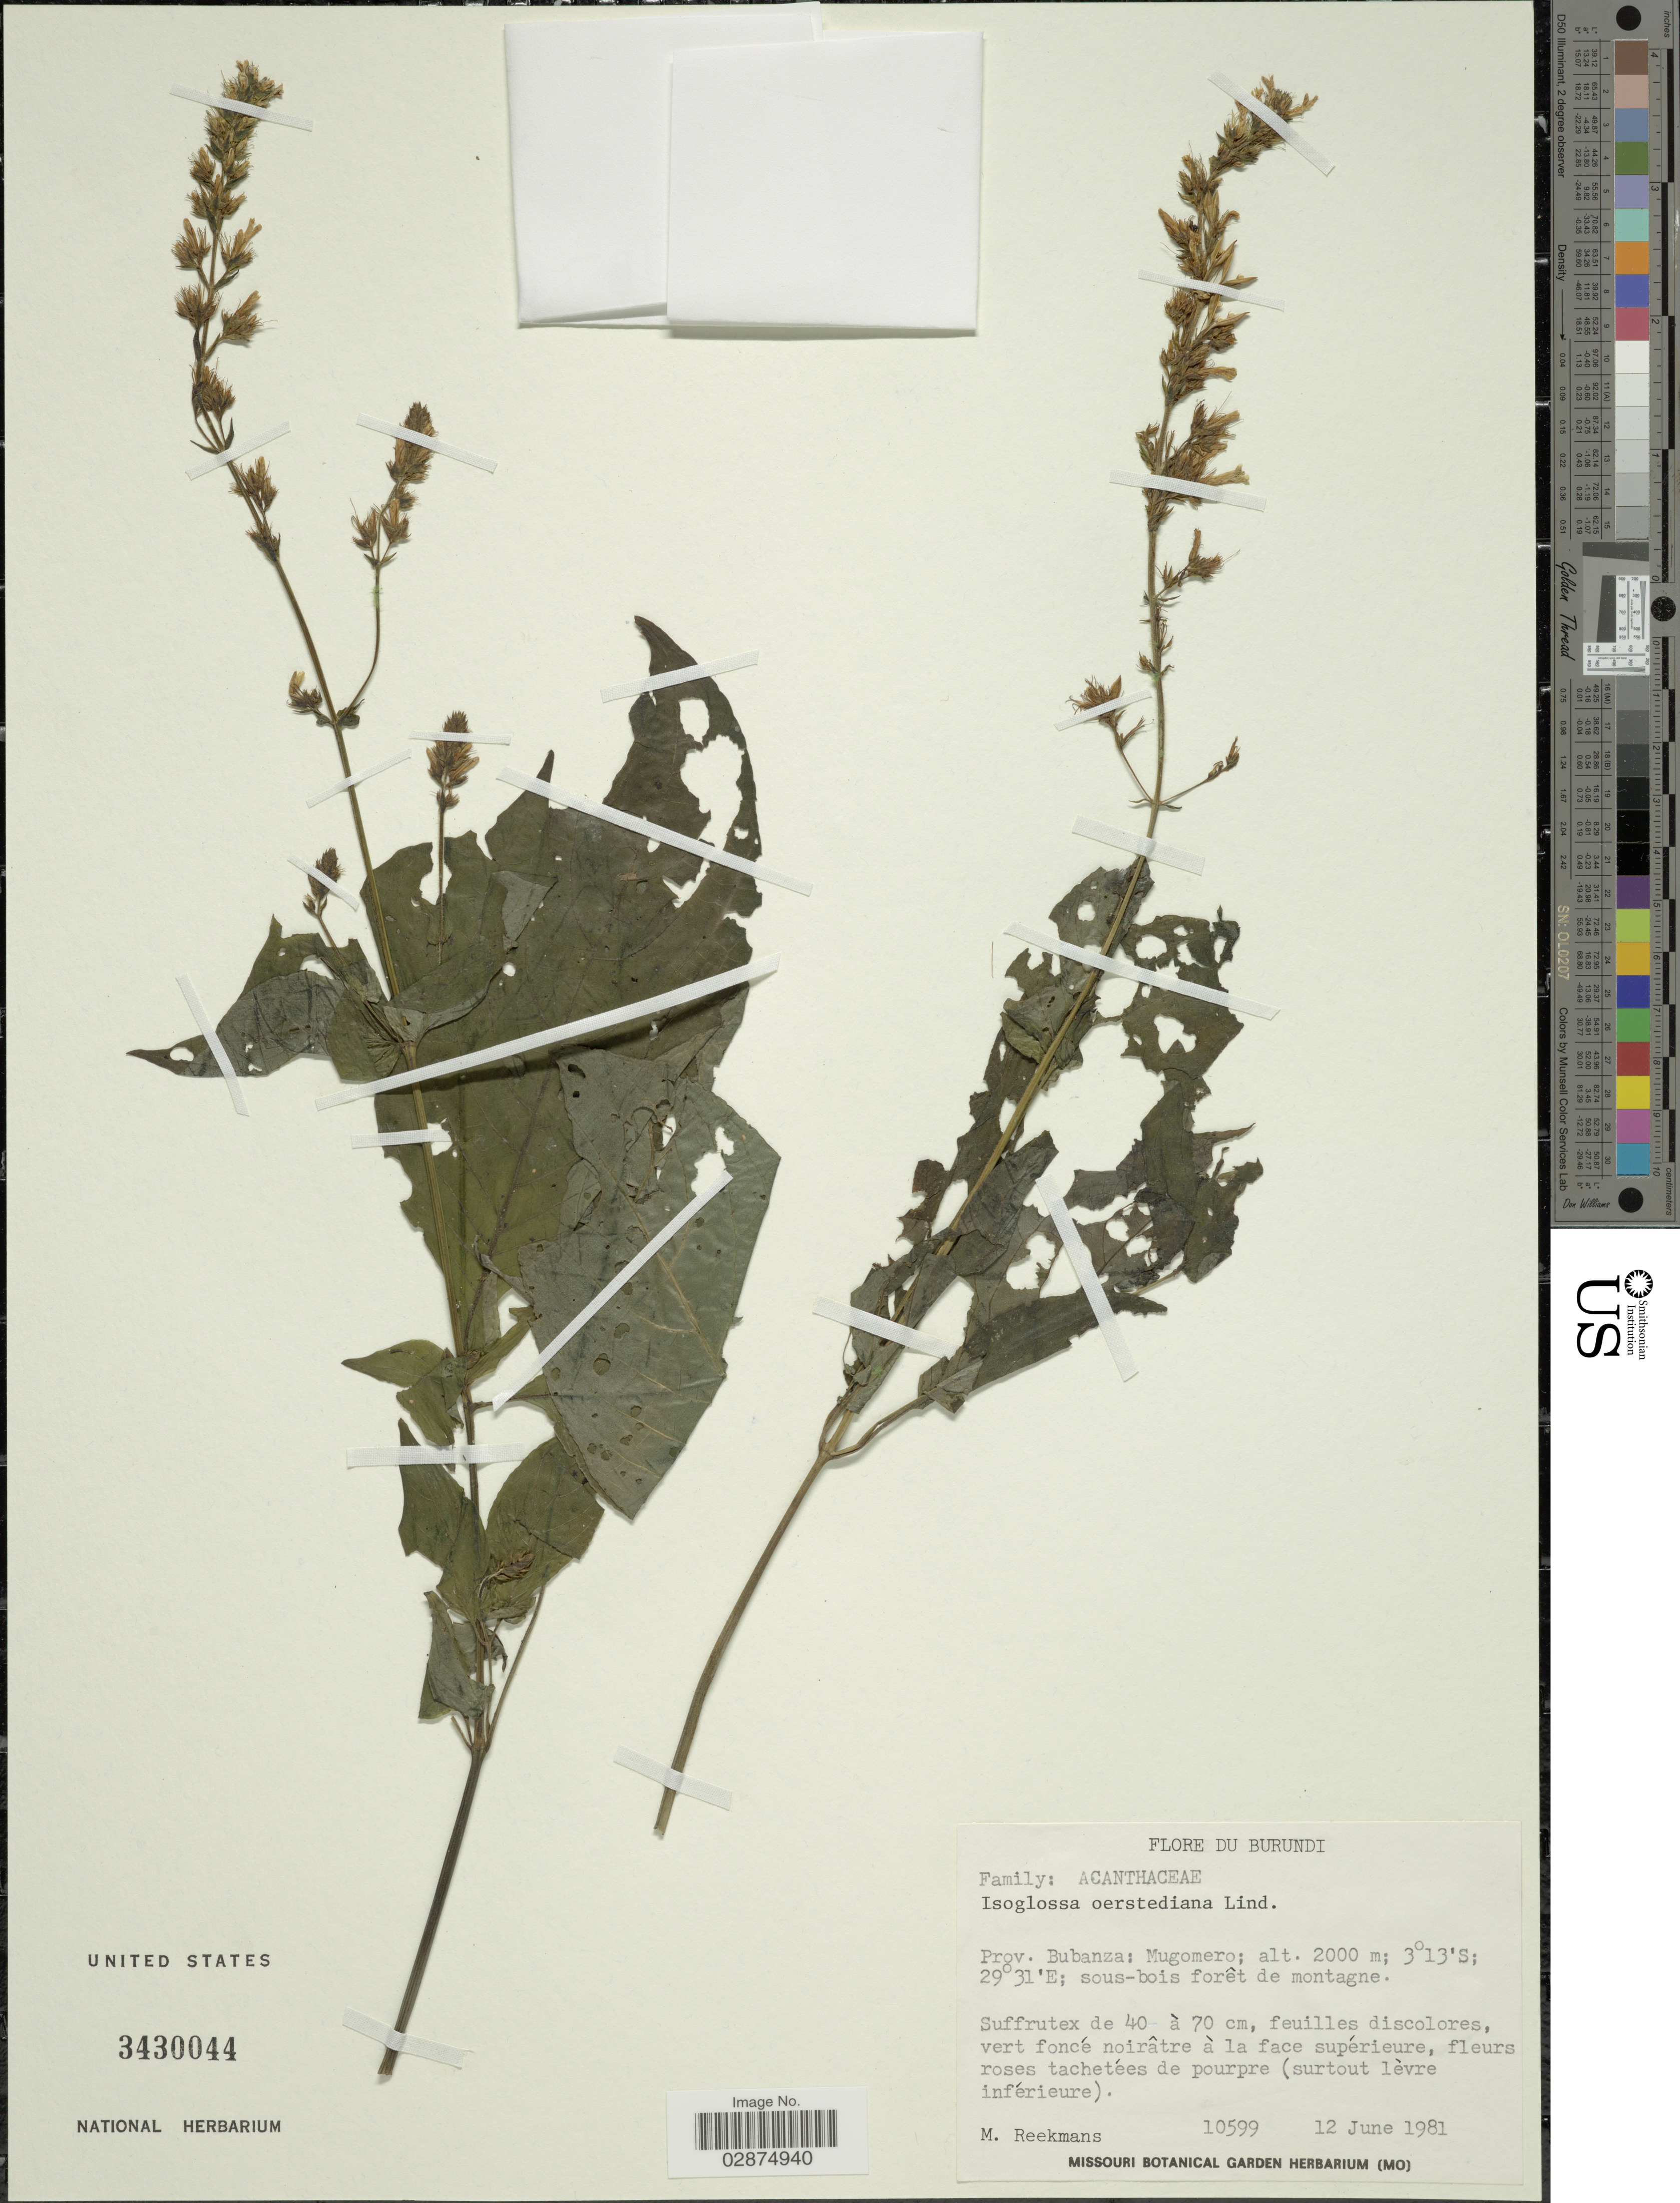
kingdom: Plantae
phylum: Tracheophyta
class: Magnoliopsida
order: Lamiales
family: Acanthaceae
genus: Isoglossa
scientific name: Isoglossa oerstediana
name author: Lindau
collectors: M. Reekmans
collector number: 10599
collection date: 1981-06-12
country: Burundi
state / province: Bubanza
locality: Mugomero.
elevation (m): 2000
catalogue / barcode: US 3430044